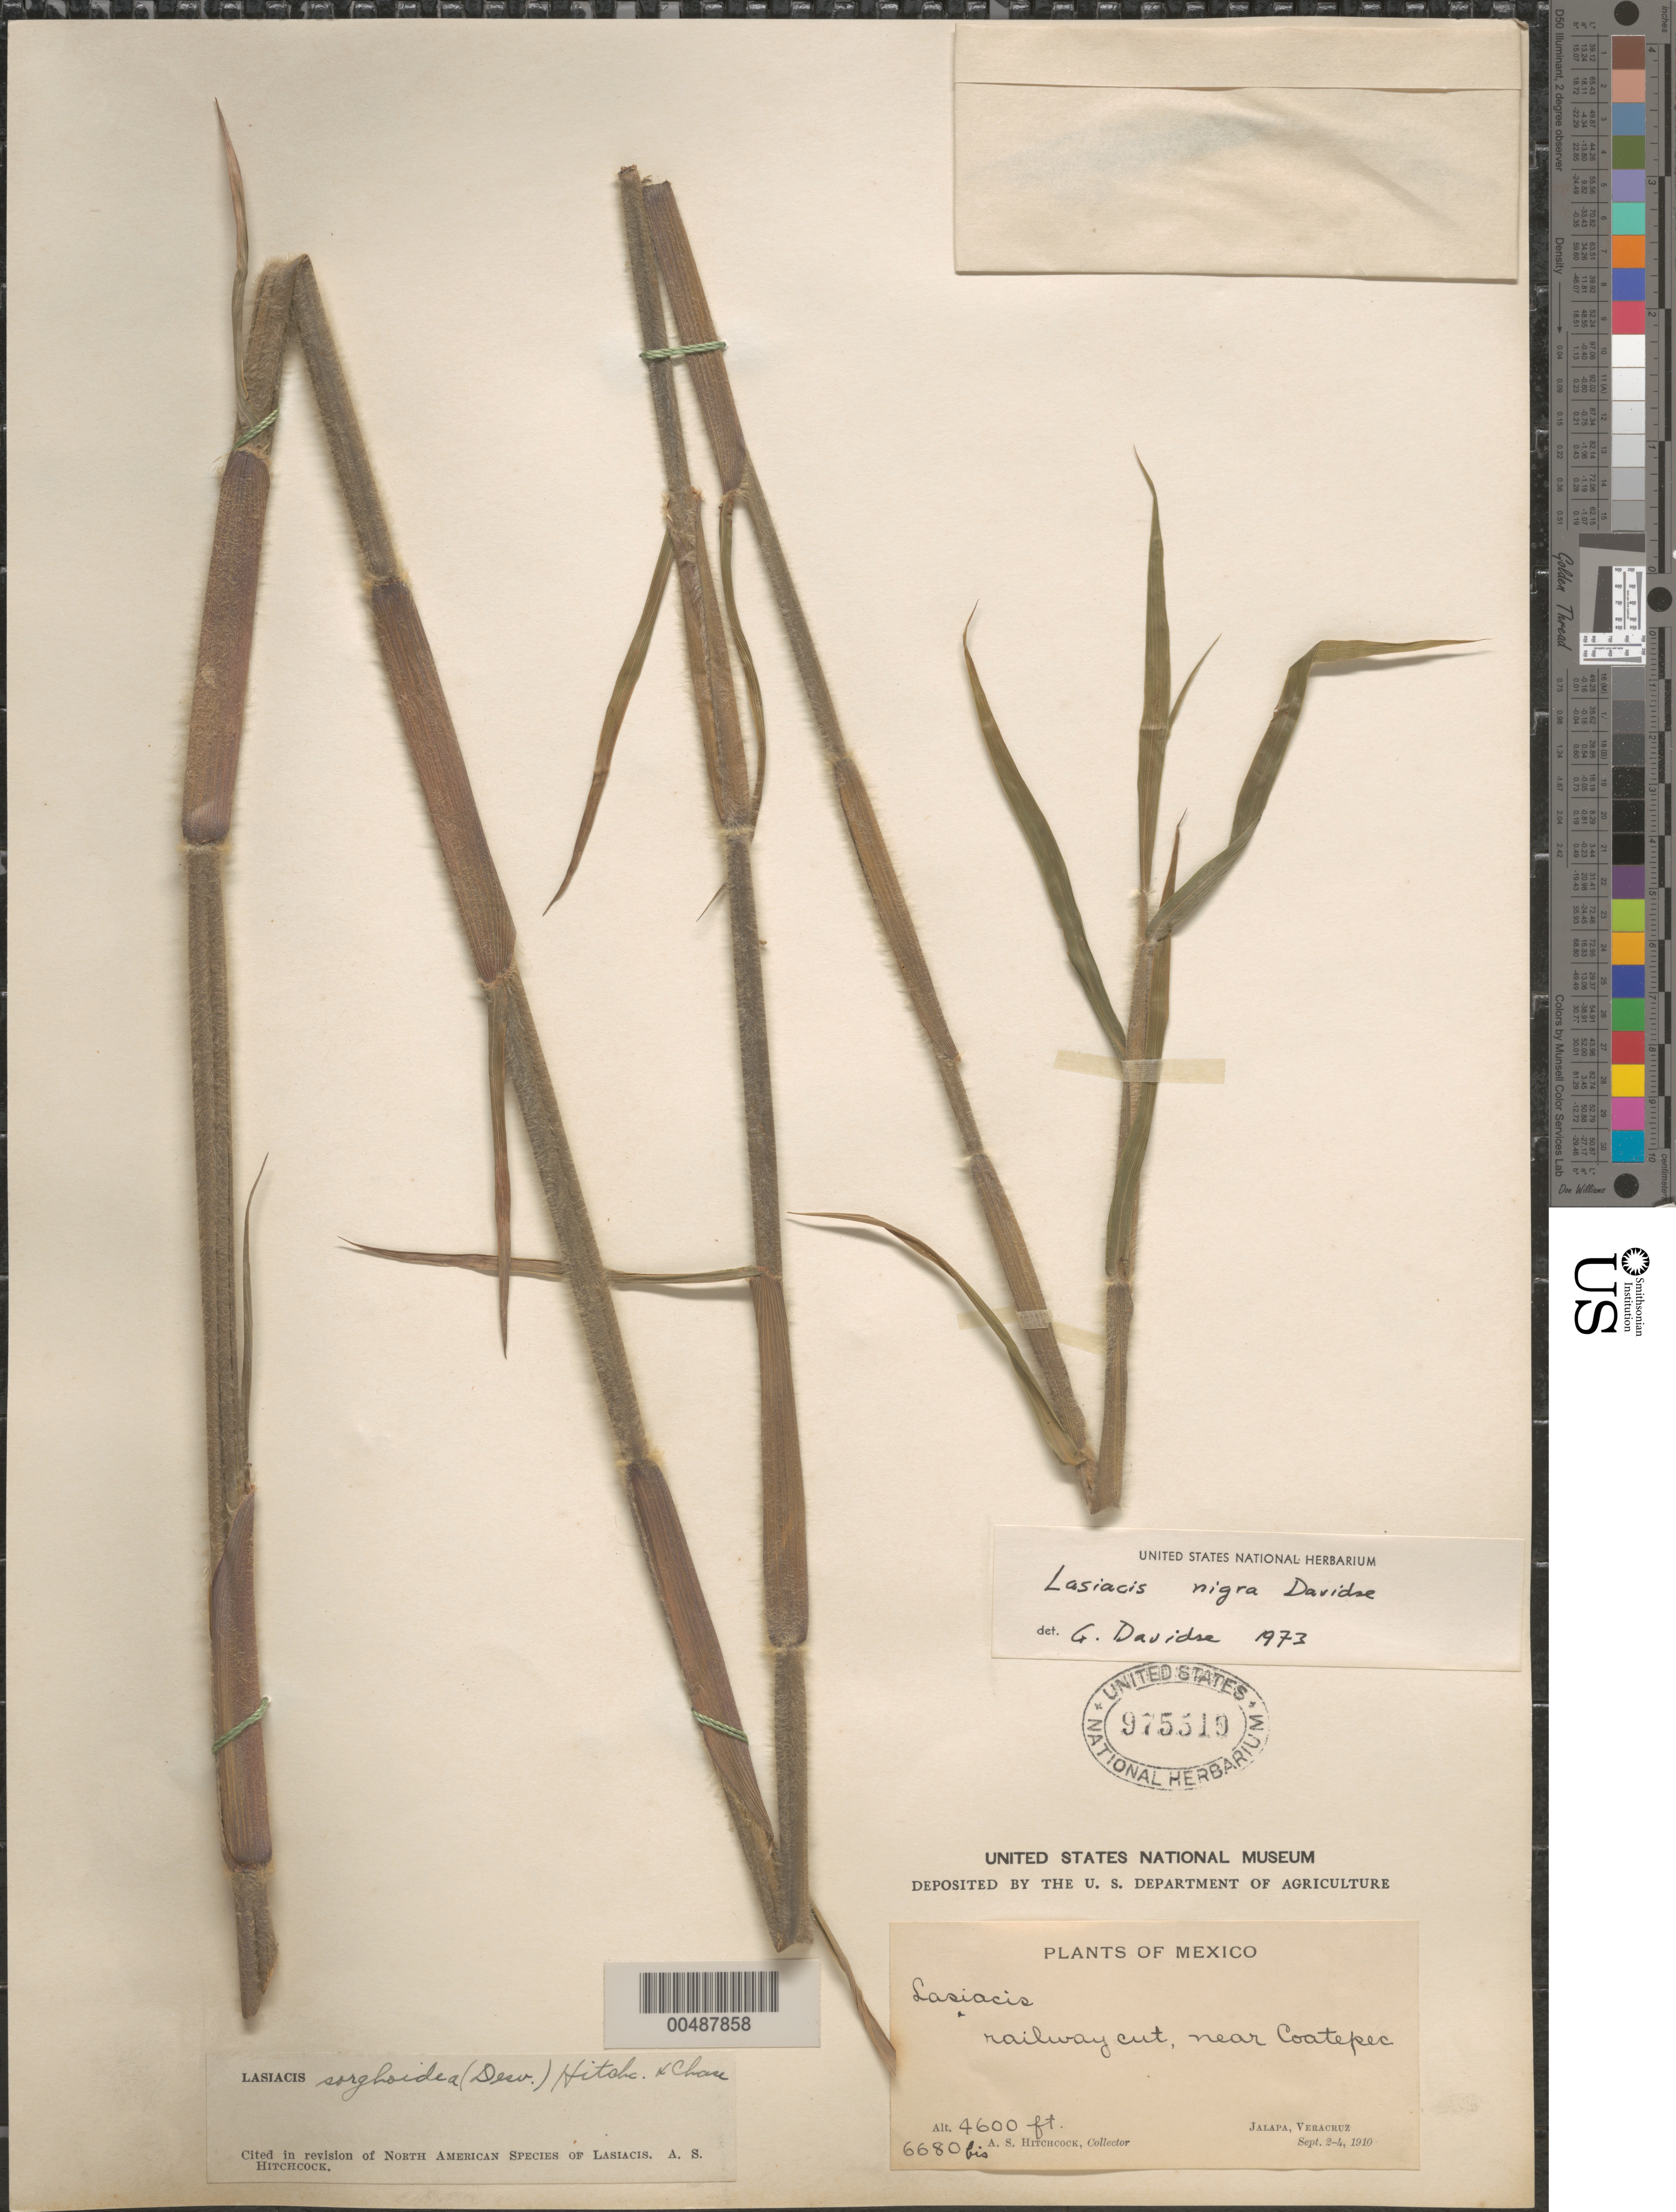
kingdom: Plantae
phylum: Tracheophyta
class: Liliopsida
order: Poales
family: Poaceae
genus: Lasiacis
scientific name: Lasiacis maxonii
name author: Swallen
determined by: Davidse, Gerrit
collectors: A. S. Hitchcock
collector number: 6680 bis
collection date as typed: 2 Sep 1910 to 4 Sep 1910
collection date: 1910-09-02/1910-09-04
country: Mexico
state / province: Veracruz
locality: Near Coatepec, Jalapa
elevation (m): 1402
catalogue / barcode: US 975519